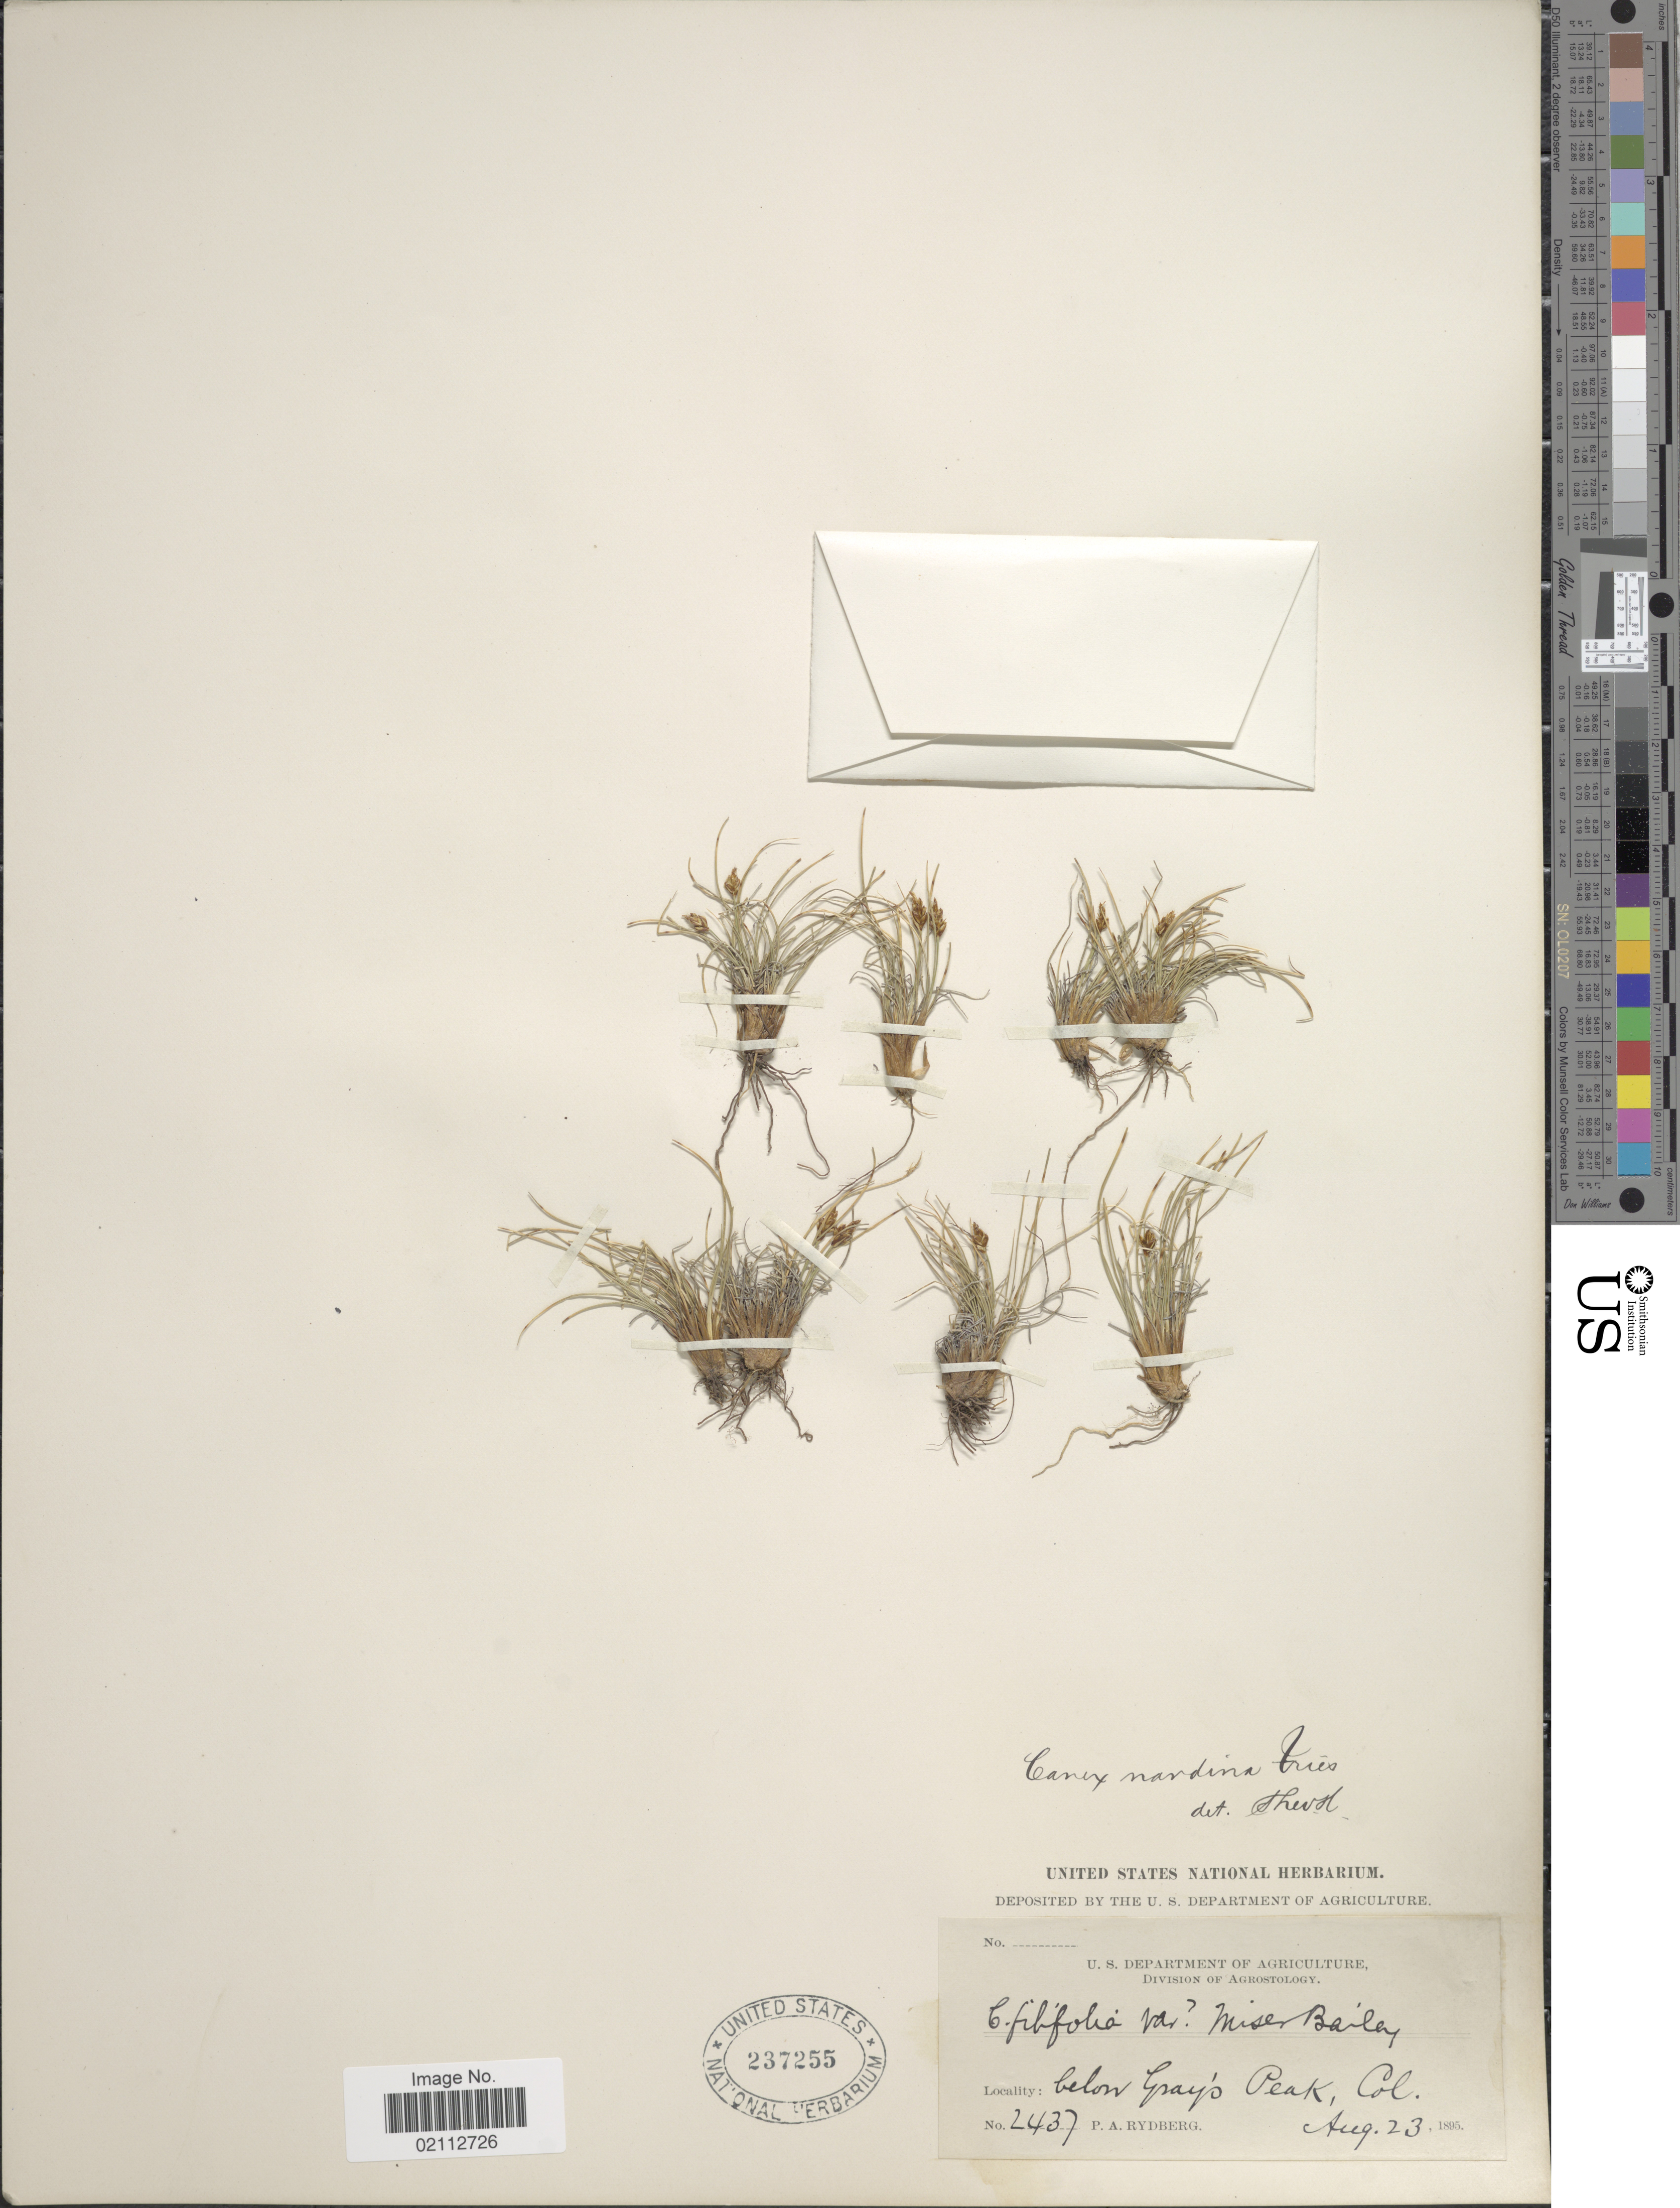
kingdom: Plantae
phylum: Tracheophyta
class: Liliopsida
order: Poales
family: Cyperaceae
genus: Carex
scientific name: Carex nardina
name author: (Hornem.) Fr.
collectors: P. A. Rydberg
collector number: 2437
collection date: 1895-08-23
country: United States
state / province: Colorado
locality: Below Gray's Peak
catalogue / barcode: US 237255